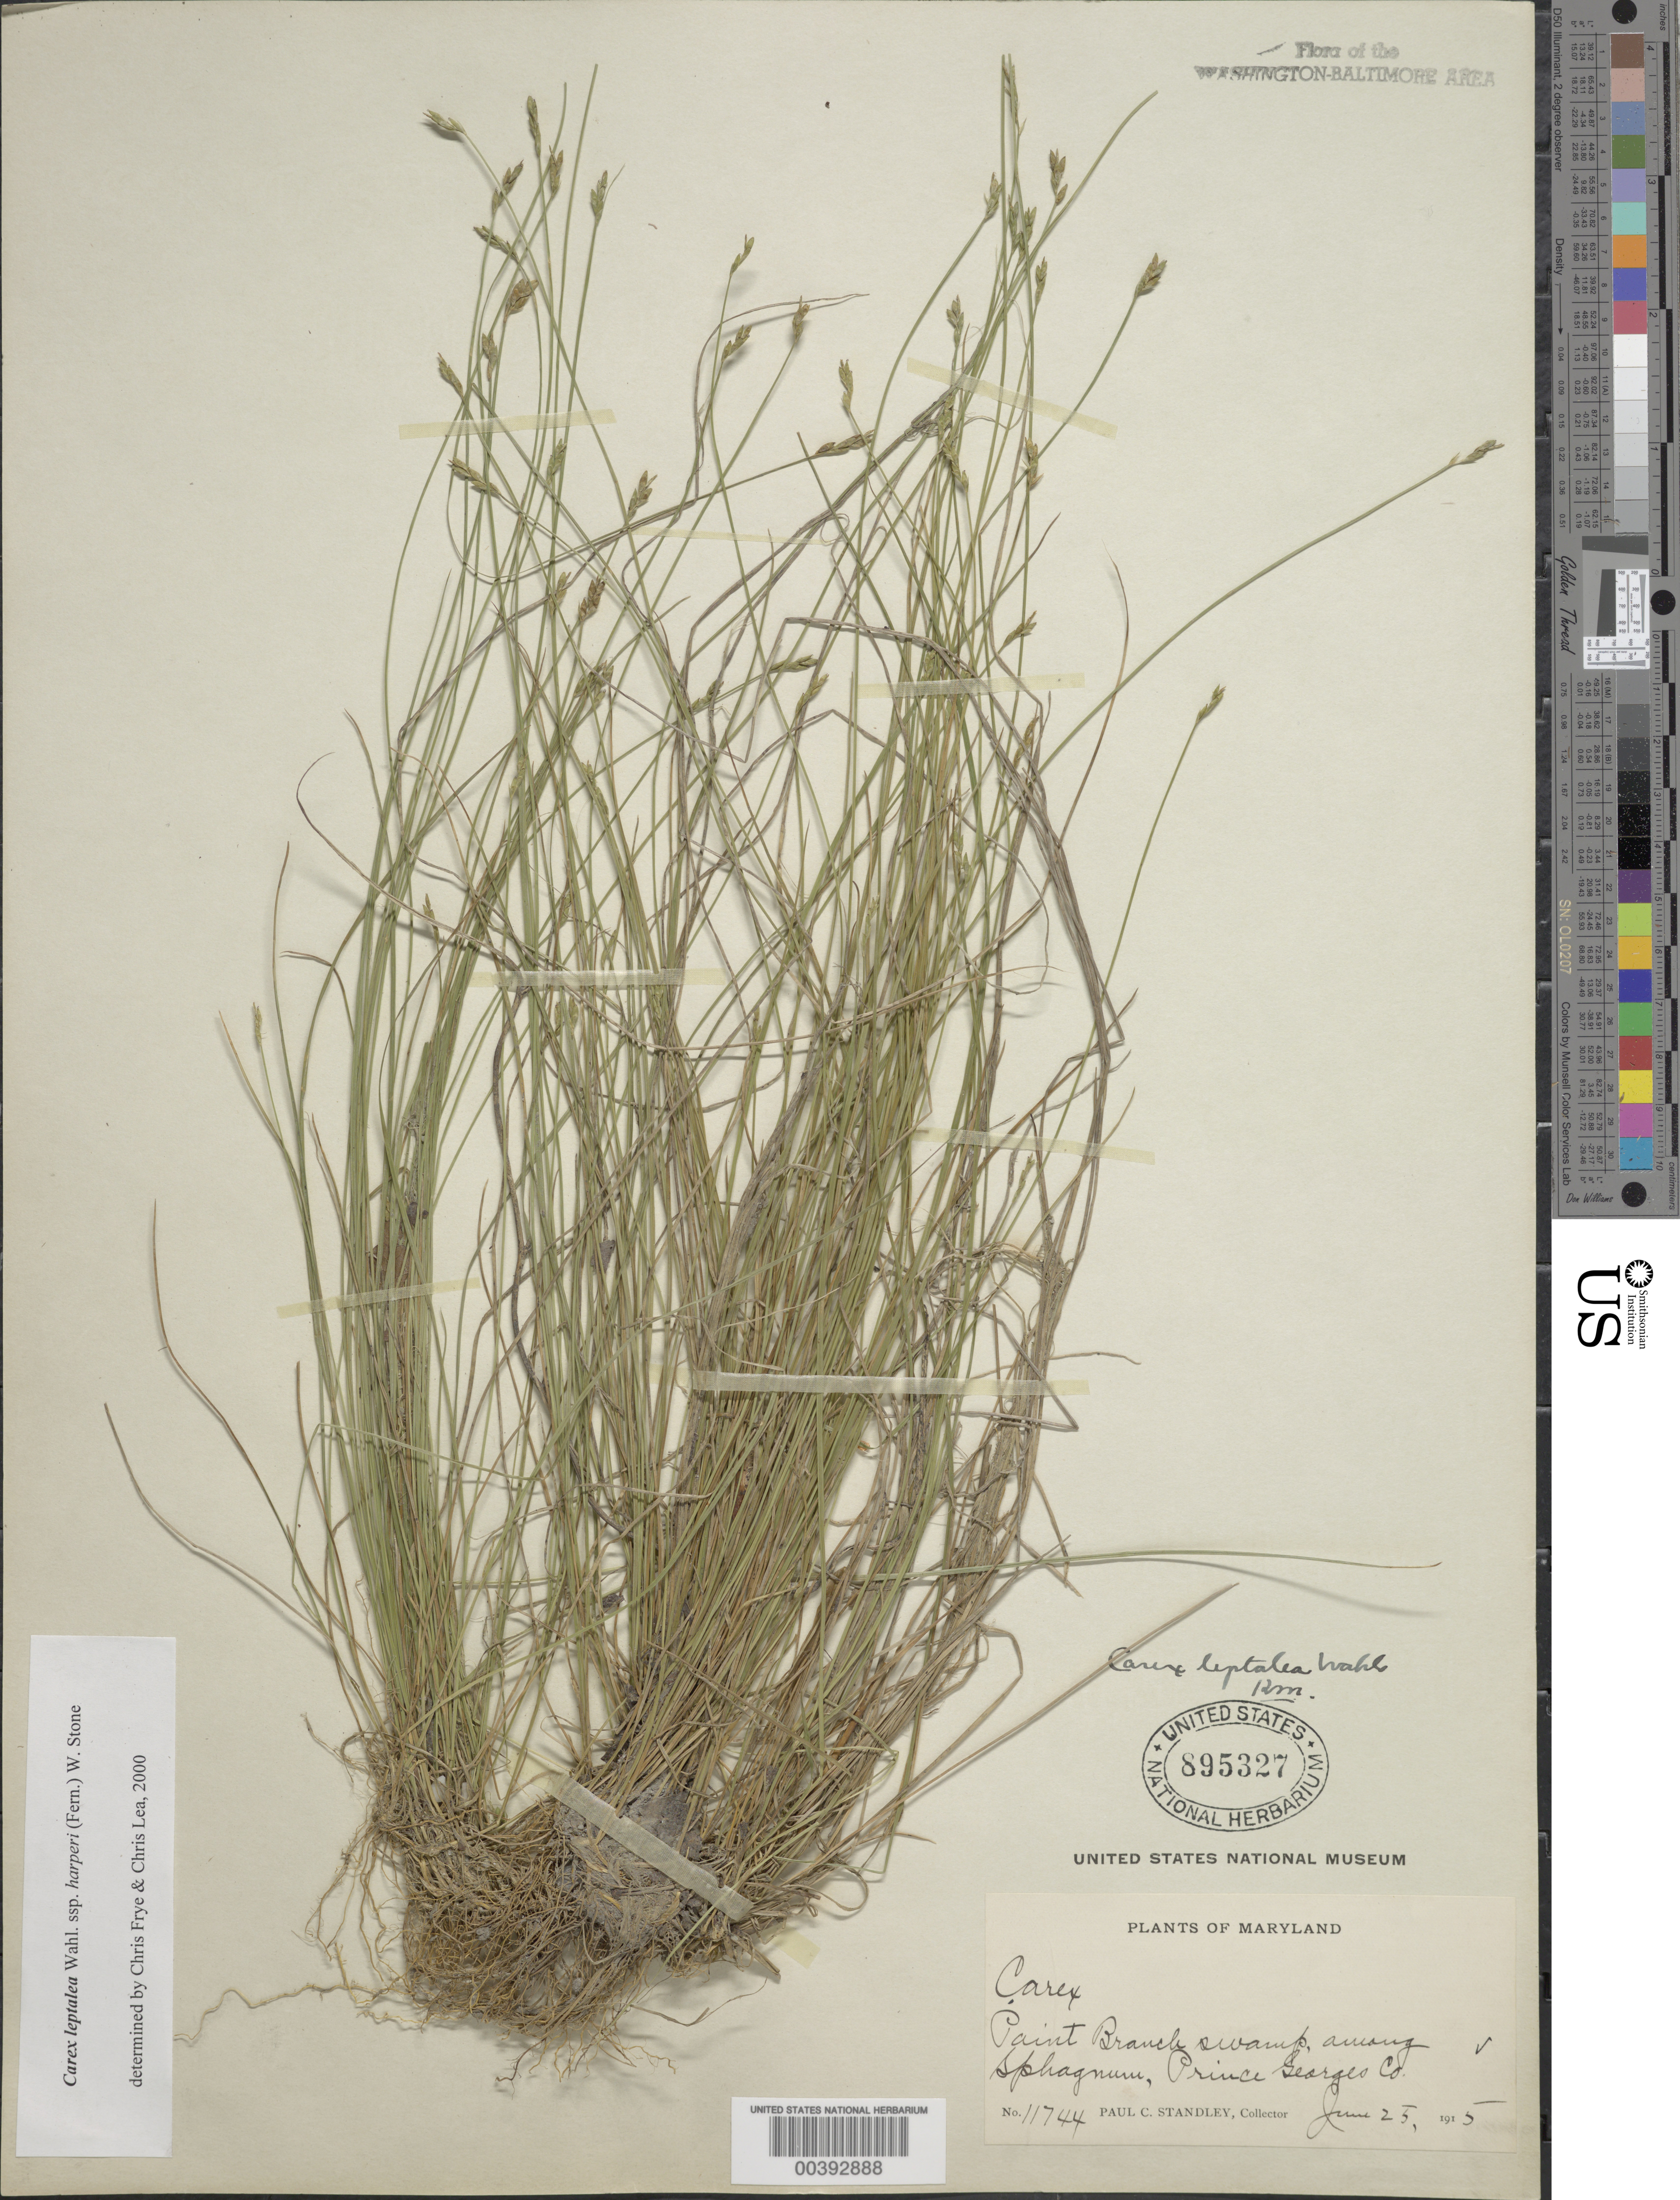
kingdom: Plantae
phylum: Tracheophyta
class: Liliopsida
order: Poales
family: Cyperaceae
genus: Carex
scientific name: Carex leptalea var. harperi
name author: (Fernald) W. Stone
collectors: P. C. Standley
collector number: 11744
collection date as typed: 25 Jun 1915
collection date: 1915-06-25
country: United States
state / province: Maryland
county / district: Prince George's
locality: Paint Branch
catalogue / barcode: US 895327